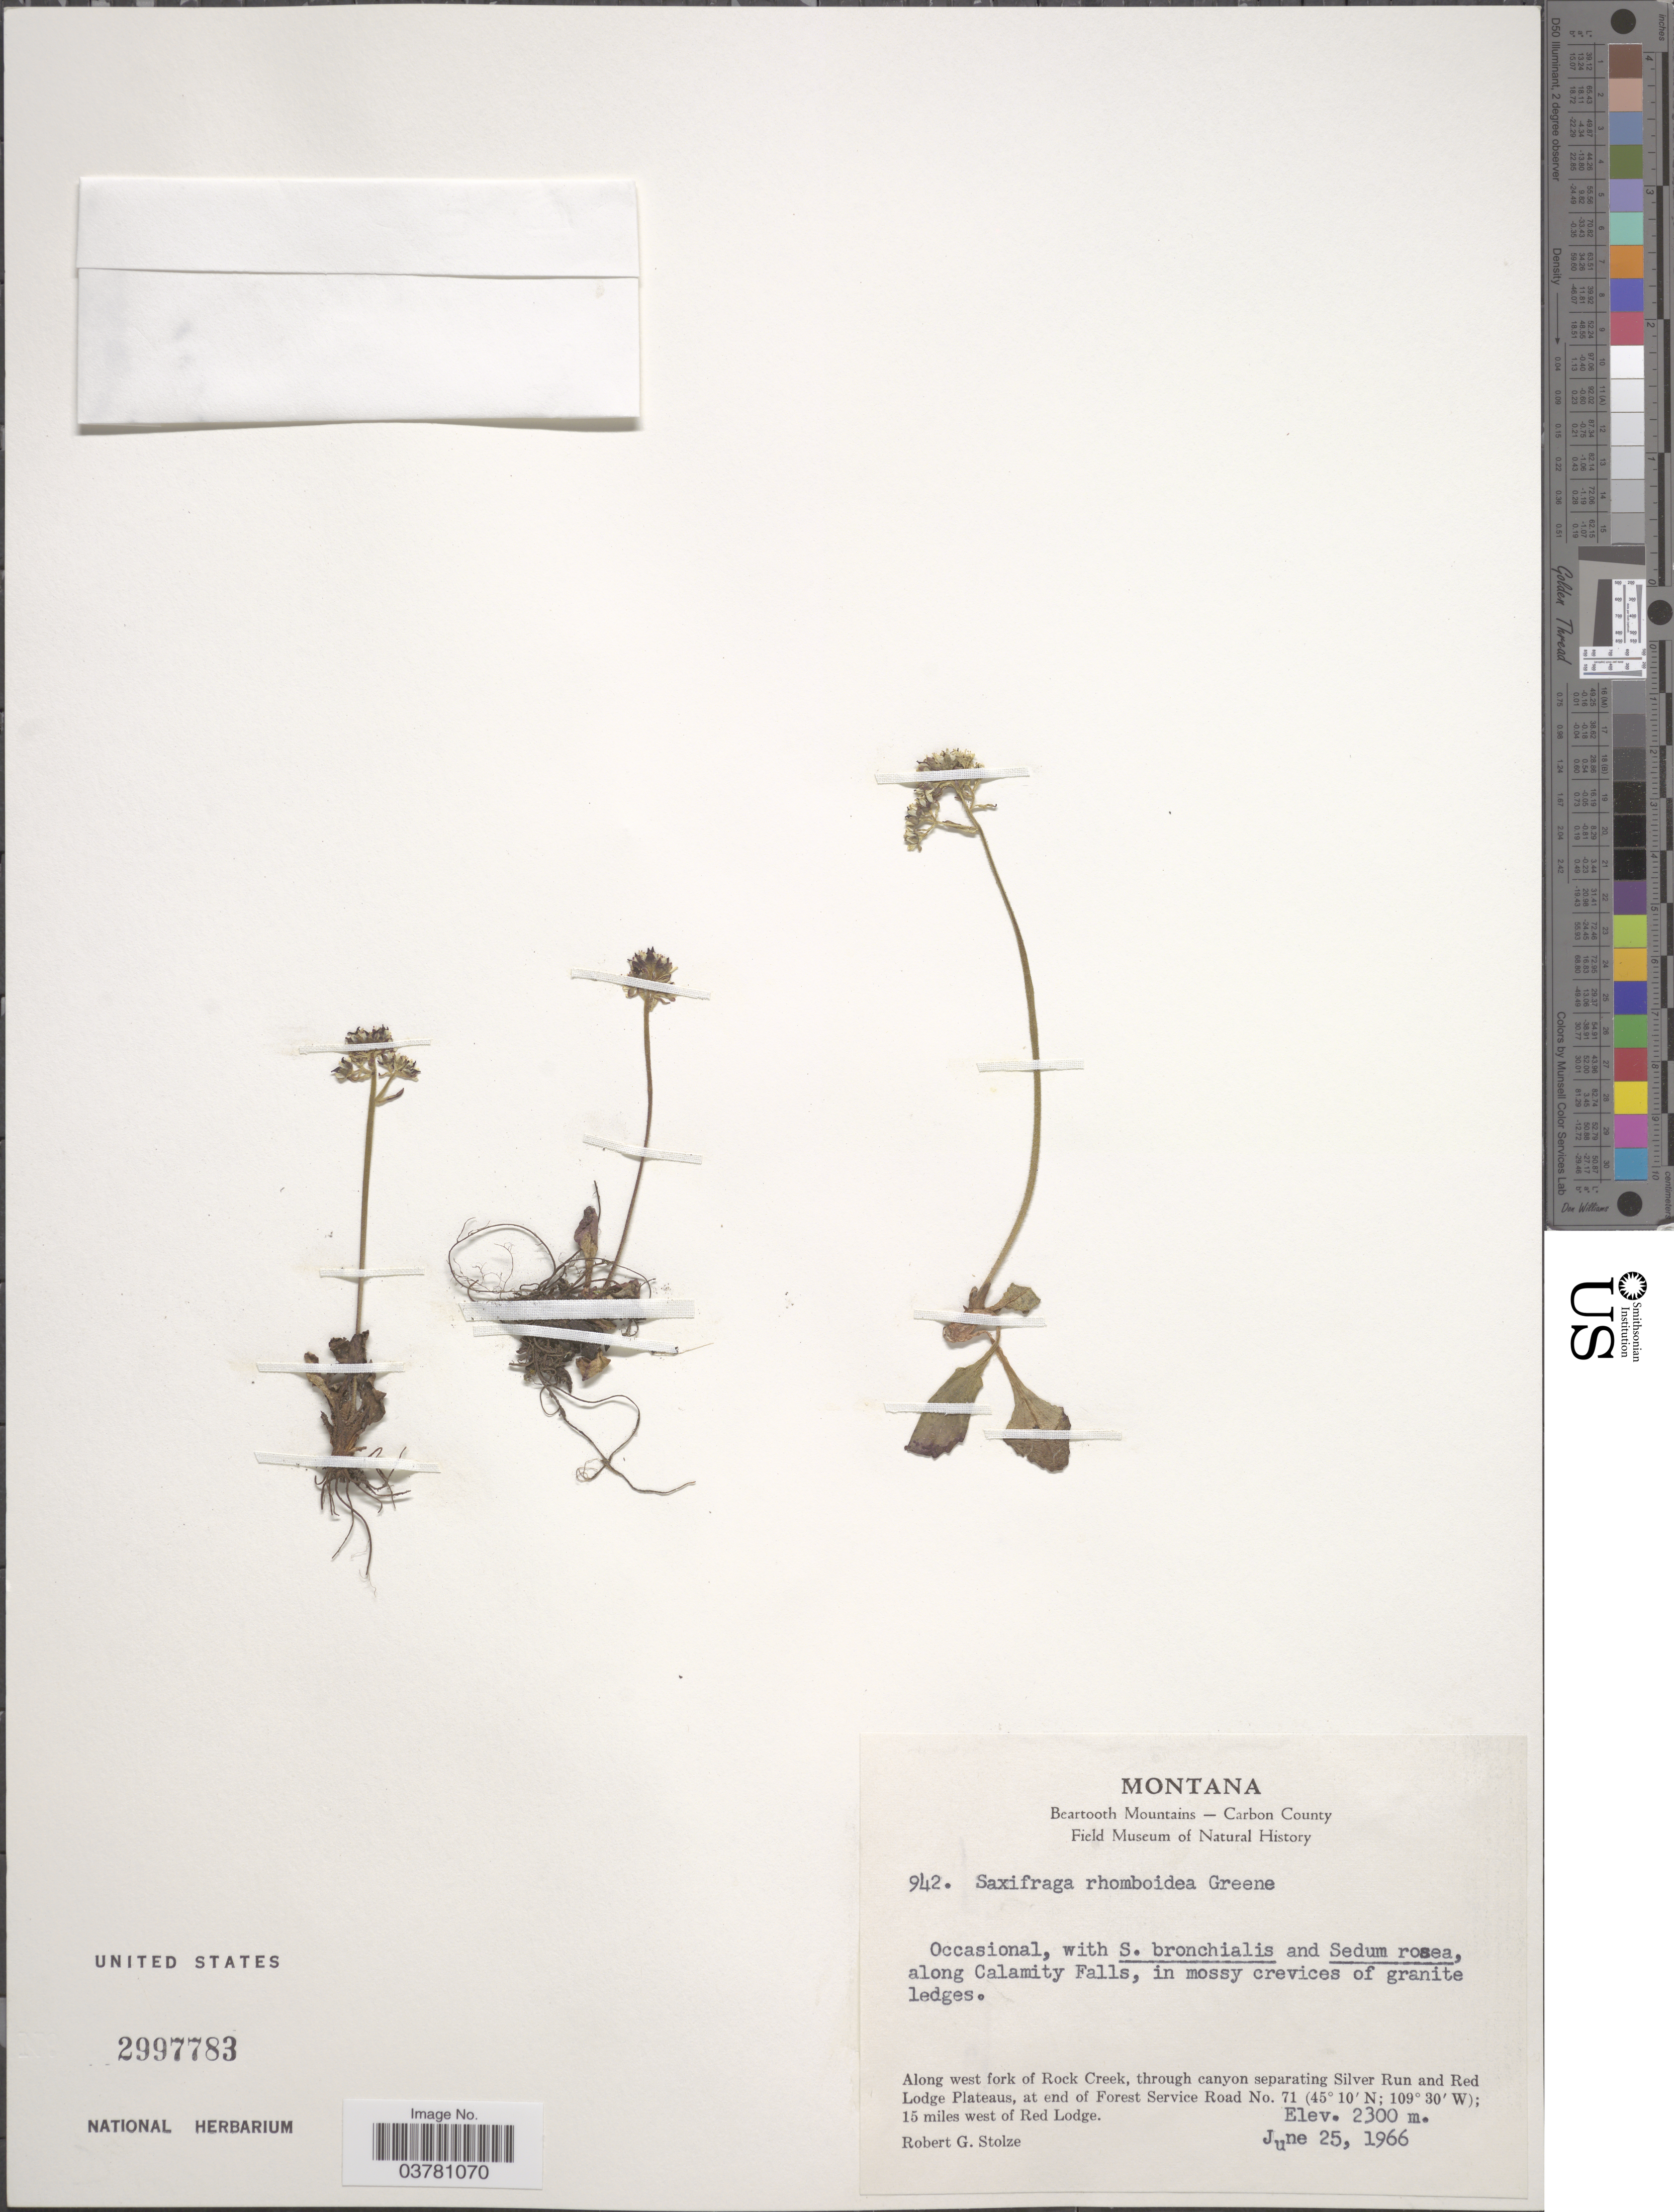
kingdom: Plantae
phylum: Tracheophyta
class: Magnoliopsida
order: Saxifragales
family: Saxifragaceae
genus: Micranthes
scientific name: Micranthes rhomboidea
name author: (Greene) Small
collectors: R. G. Stolze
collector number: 942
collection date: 1966-06-25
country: United States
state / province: Montana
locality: Beartooth Mountains - Carbon County. Along Calamity Falls. Along west fork of Rock Creek, through canyon separating Silver Run and Red Lodge Plateaus, at end of Forest Service Road No. 71; 15 miles west of Red Lodge.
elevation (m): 2300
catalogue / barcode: US 2997783